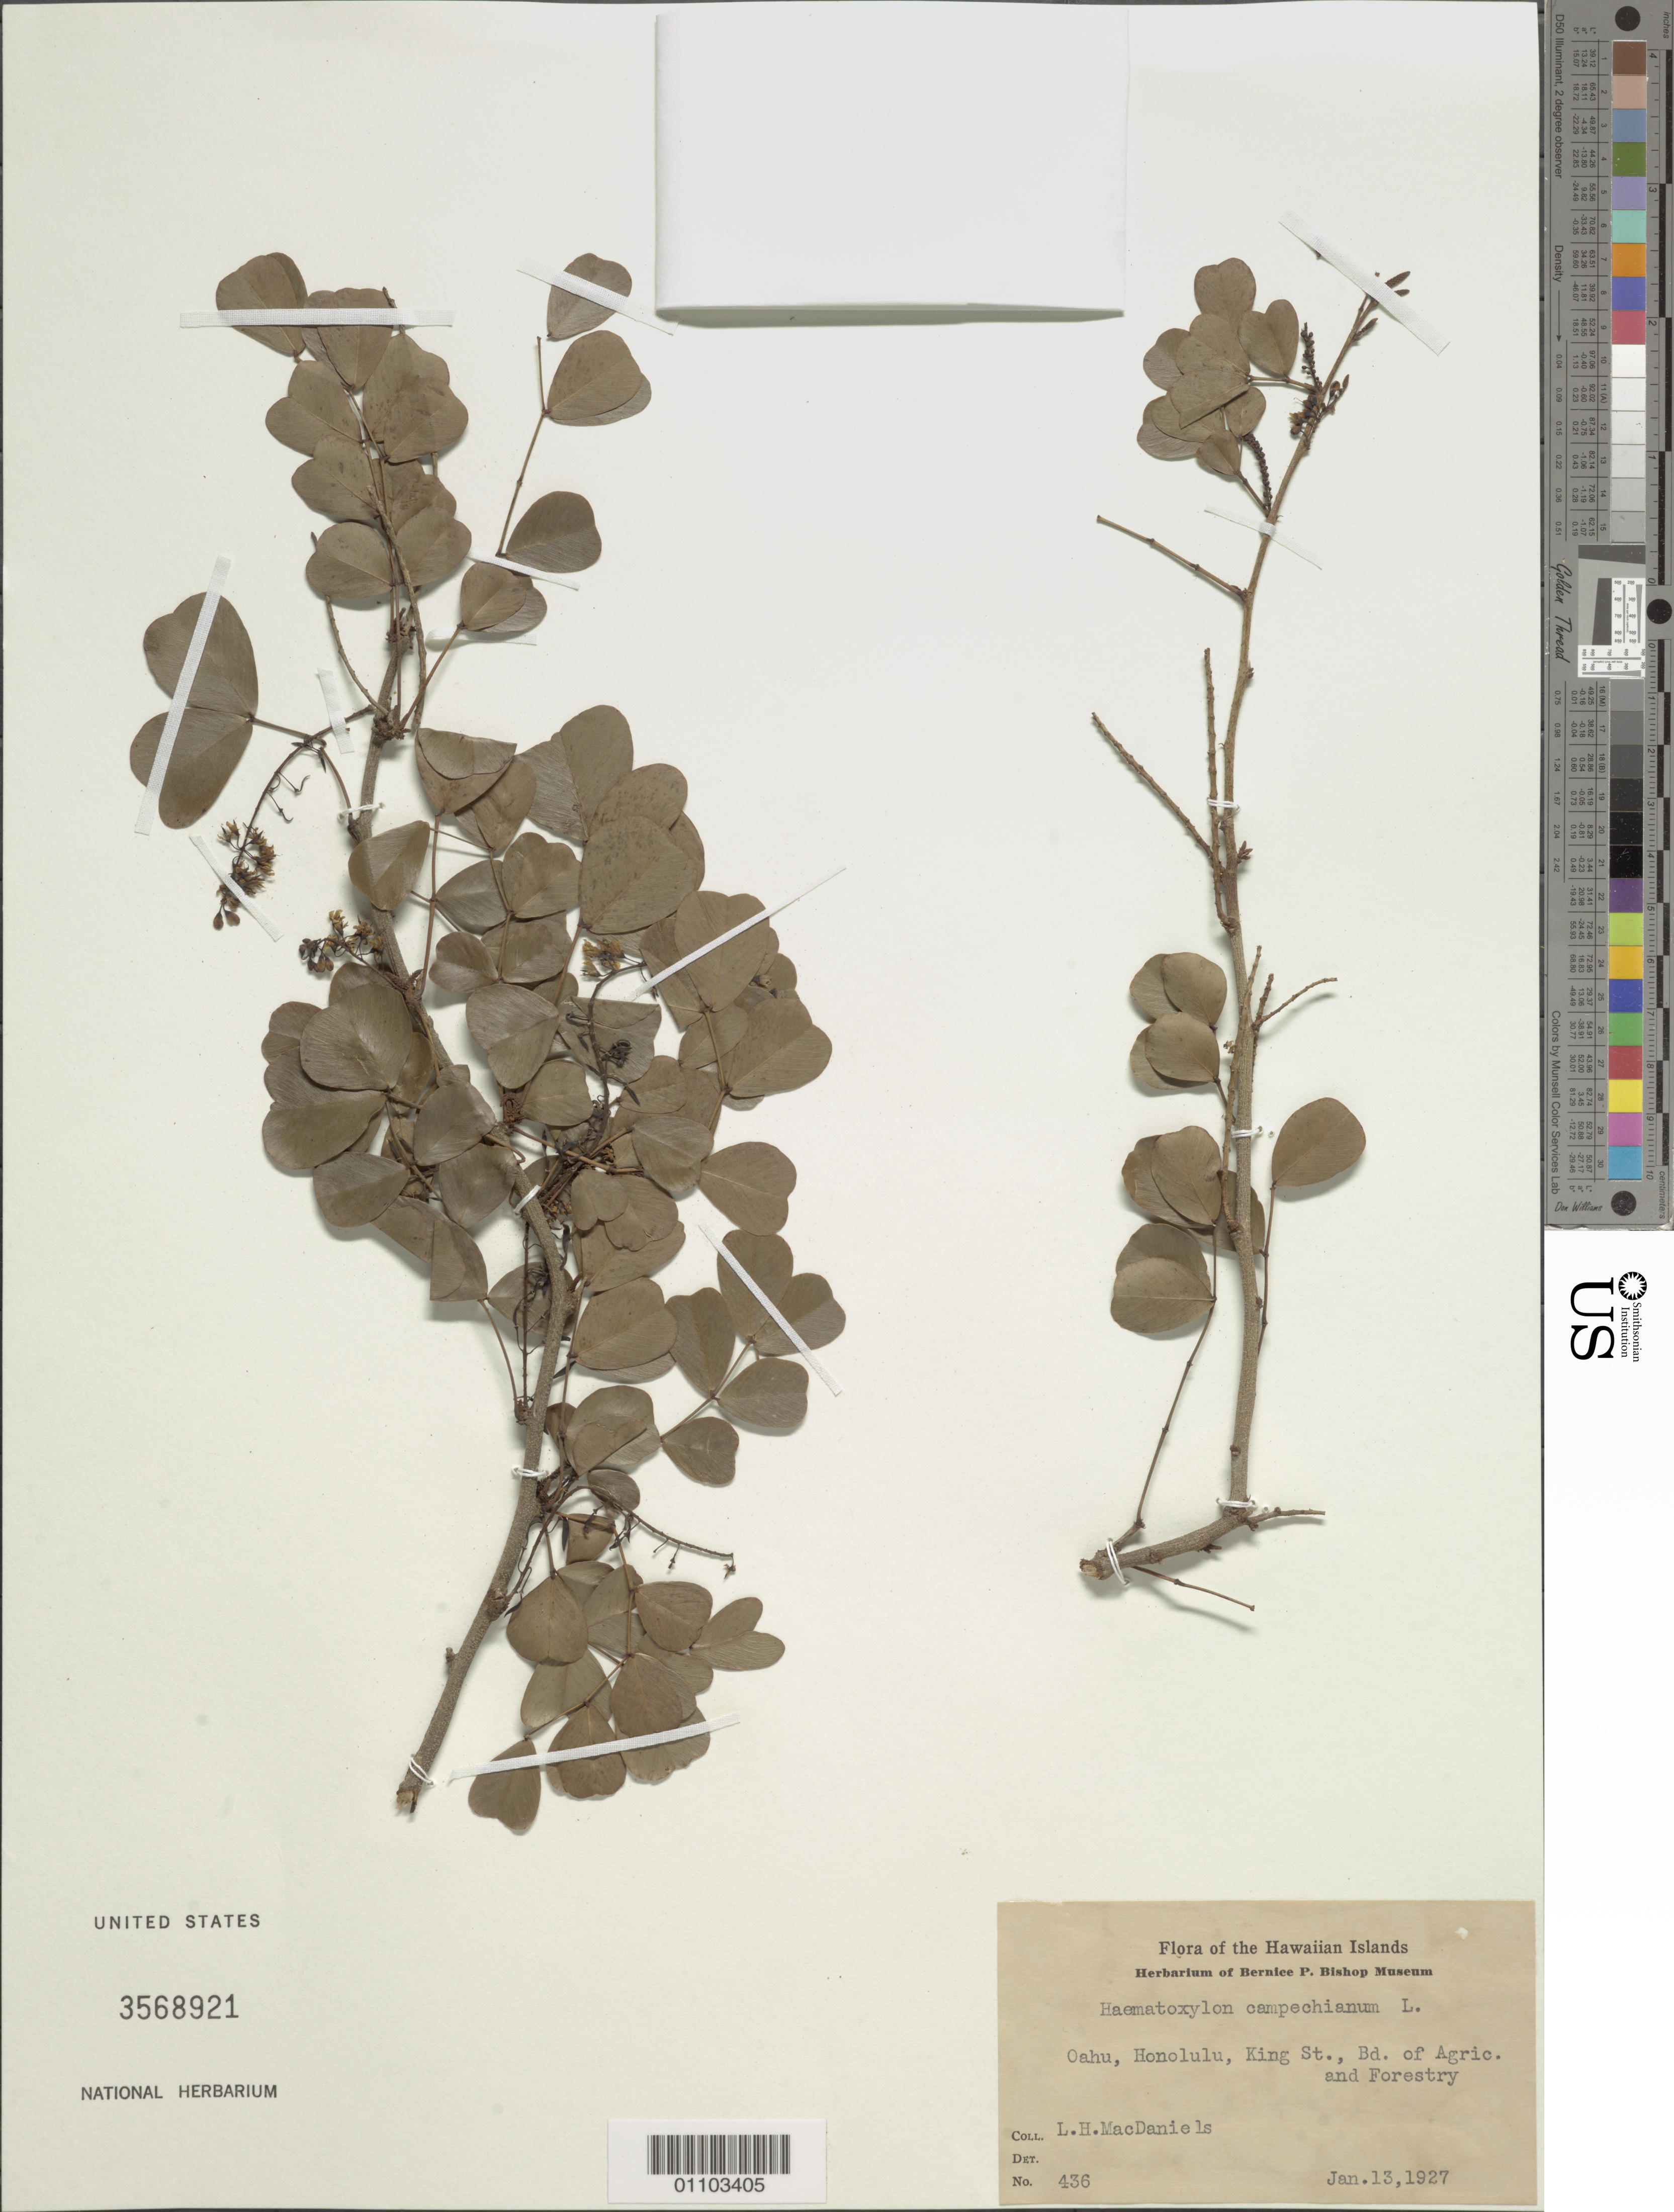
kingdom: Plantae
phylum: Tracheophyta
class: Magnoliopsida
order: Fabales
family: Fabaceae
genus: Haematoxylum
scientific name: Haematoxylum campechianum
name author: L.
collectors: L. H. MacDaniels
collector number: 436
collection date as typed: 13 Jan 1927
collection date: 1927-01-13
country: United States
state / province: Hawaii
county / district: Honolulu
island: Oahu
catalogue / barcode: US 3568921